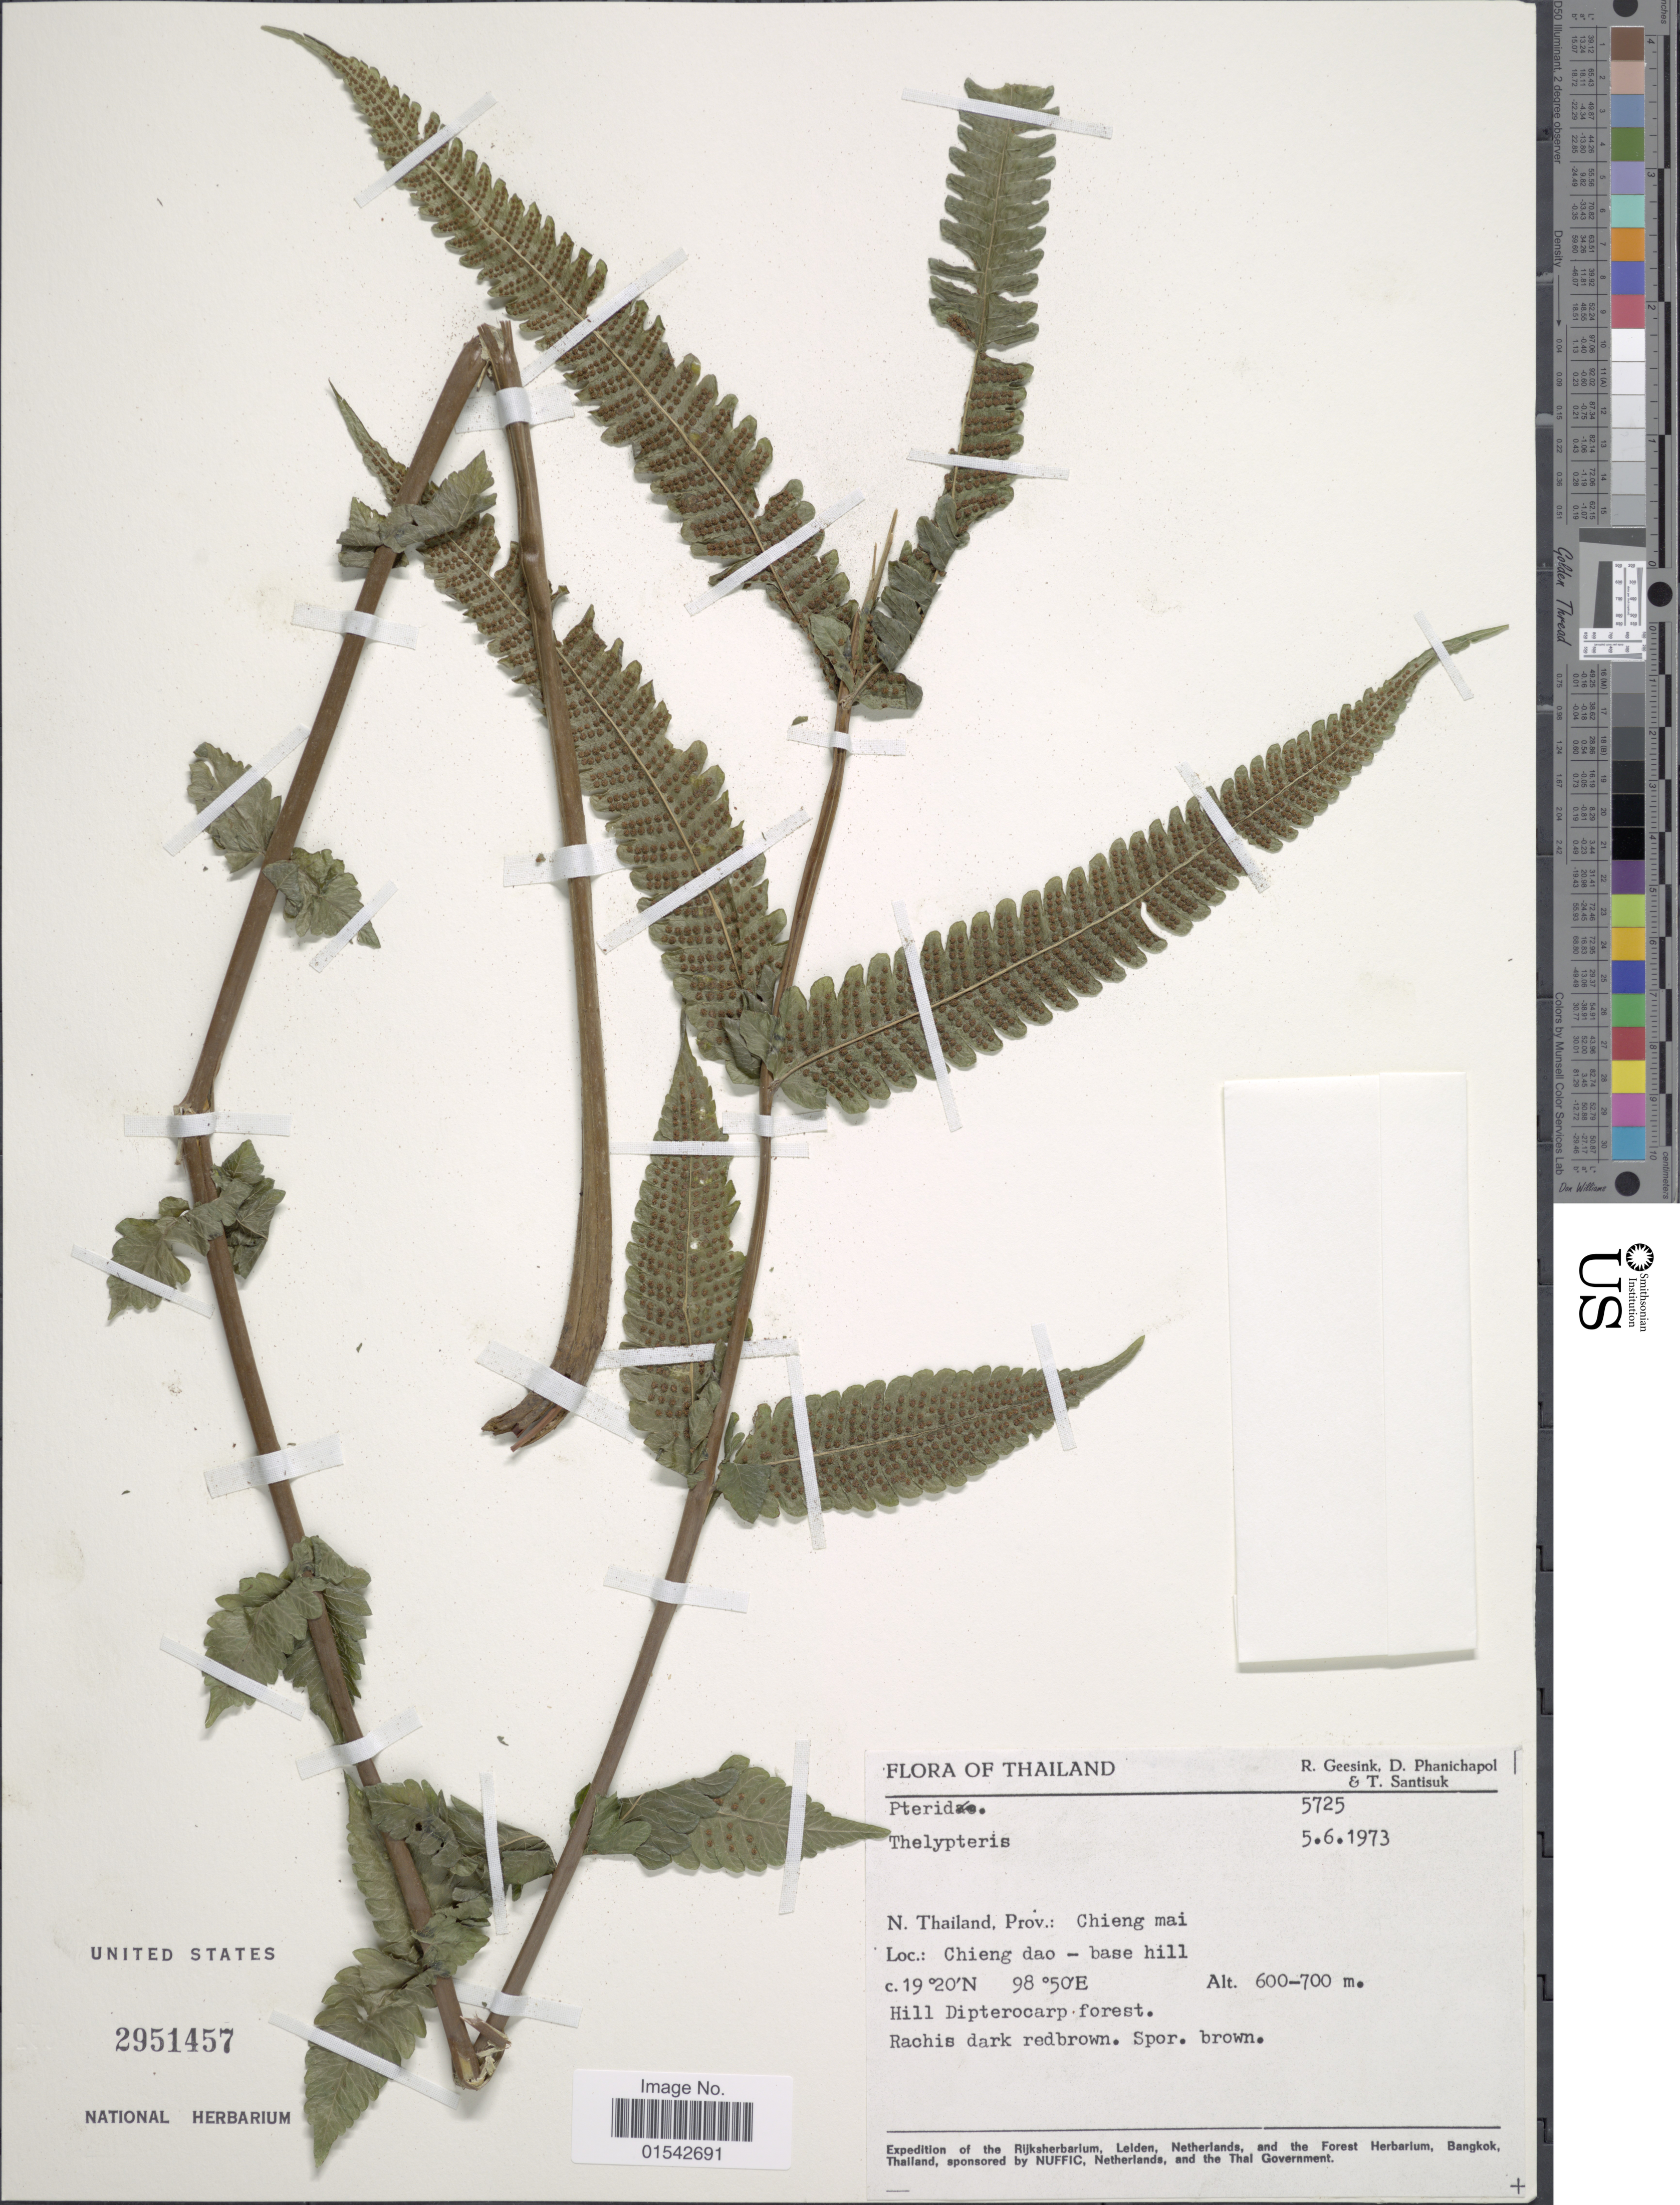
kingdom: Plantae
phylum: Tracheophyta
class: Polypodiopsida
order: Polypodiales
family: Thelypteridaceae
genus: Cyclosorus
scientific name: Cyclosorus sp.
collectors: R. Geesink, D. Phanichapol & T. Santisuk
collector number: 5725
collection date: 1973-06-05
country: Thailand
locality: N. Thailand, Prov.: Chieng mai, Chieng dao - base hill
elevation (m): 600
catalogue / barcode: US 2951457